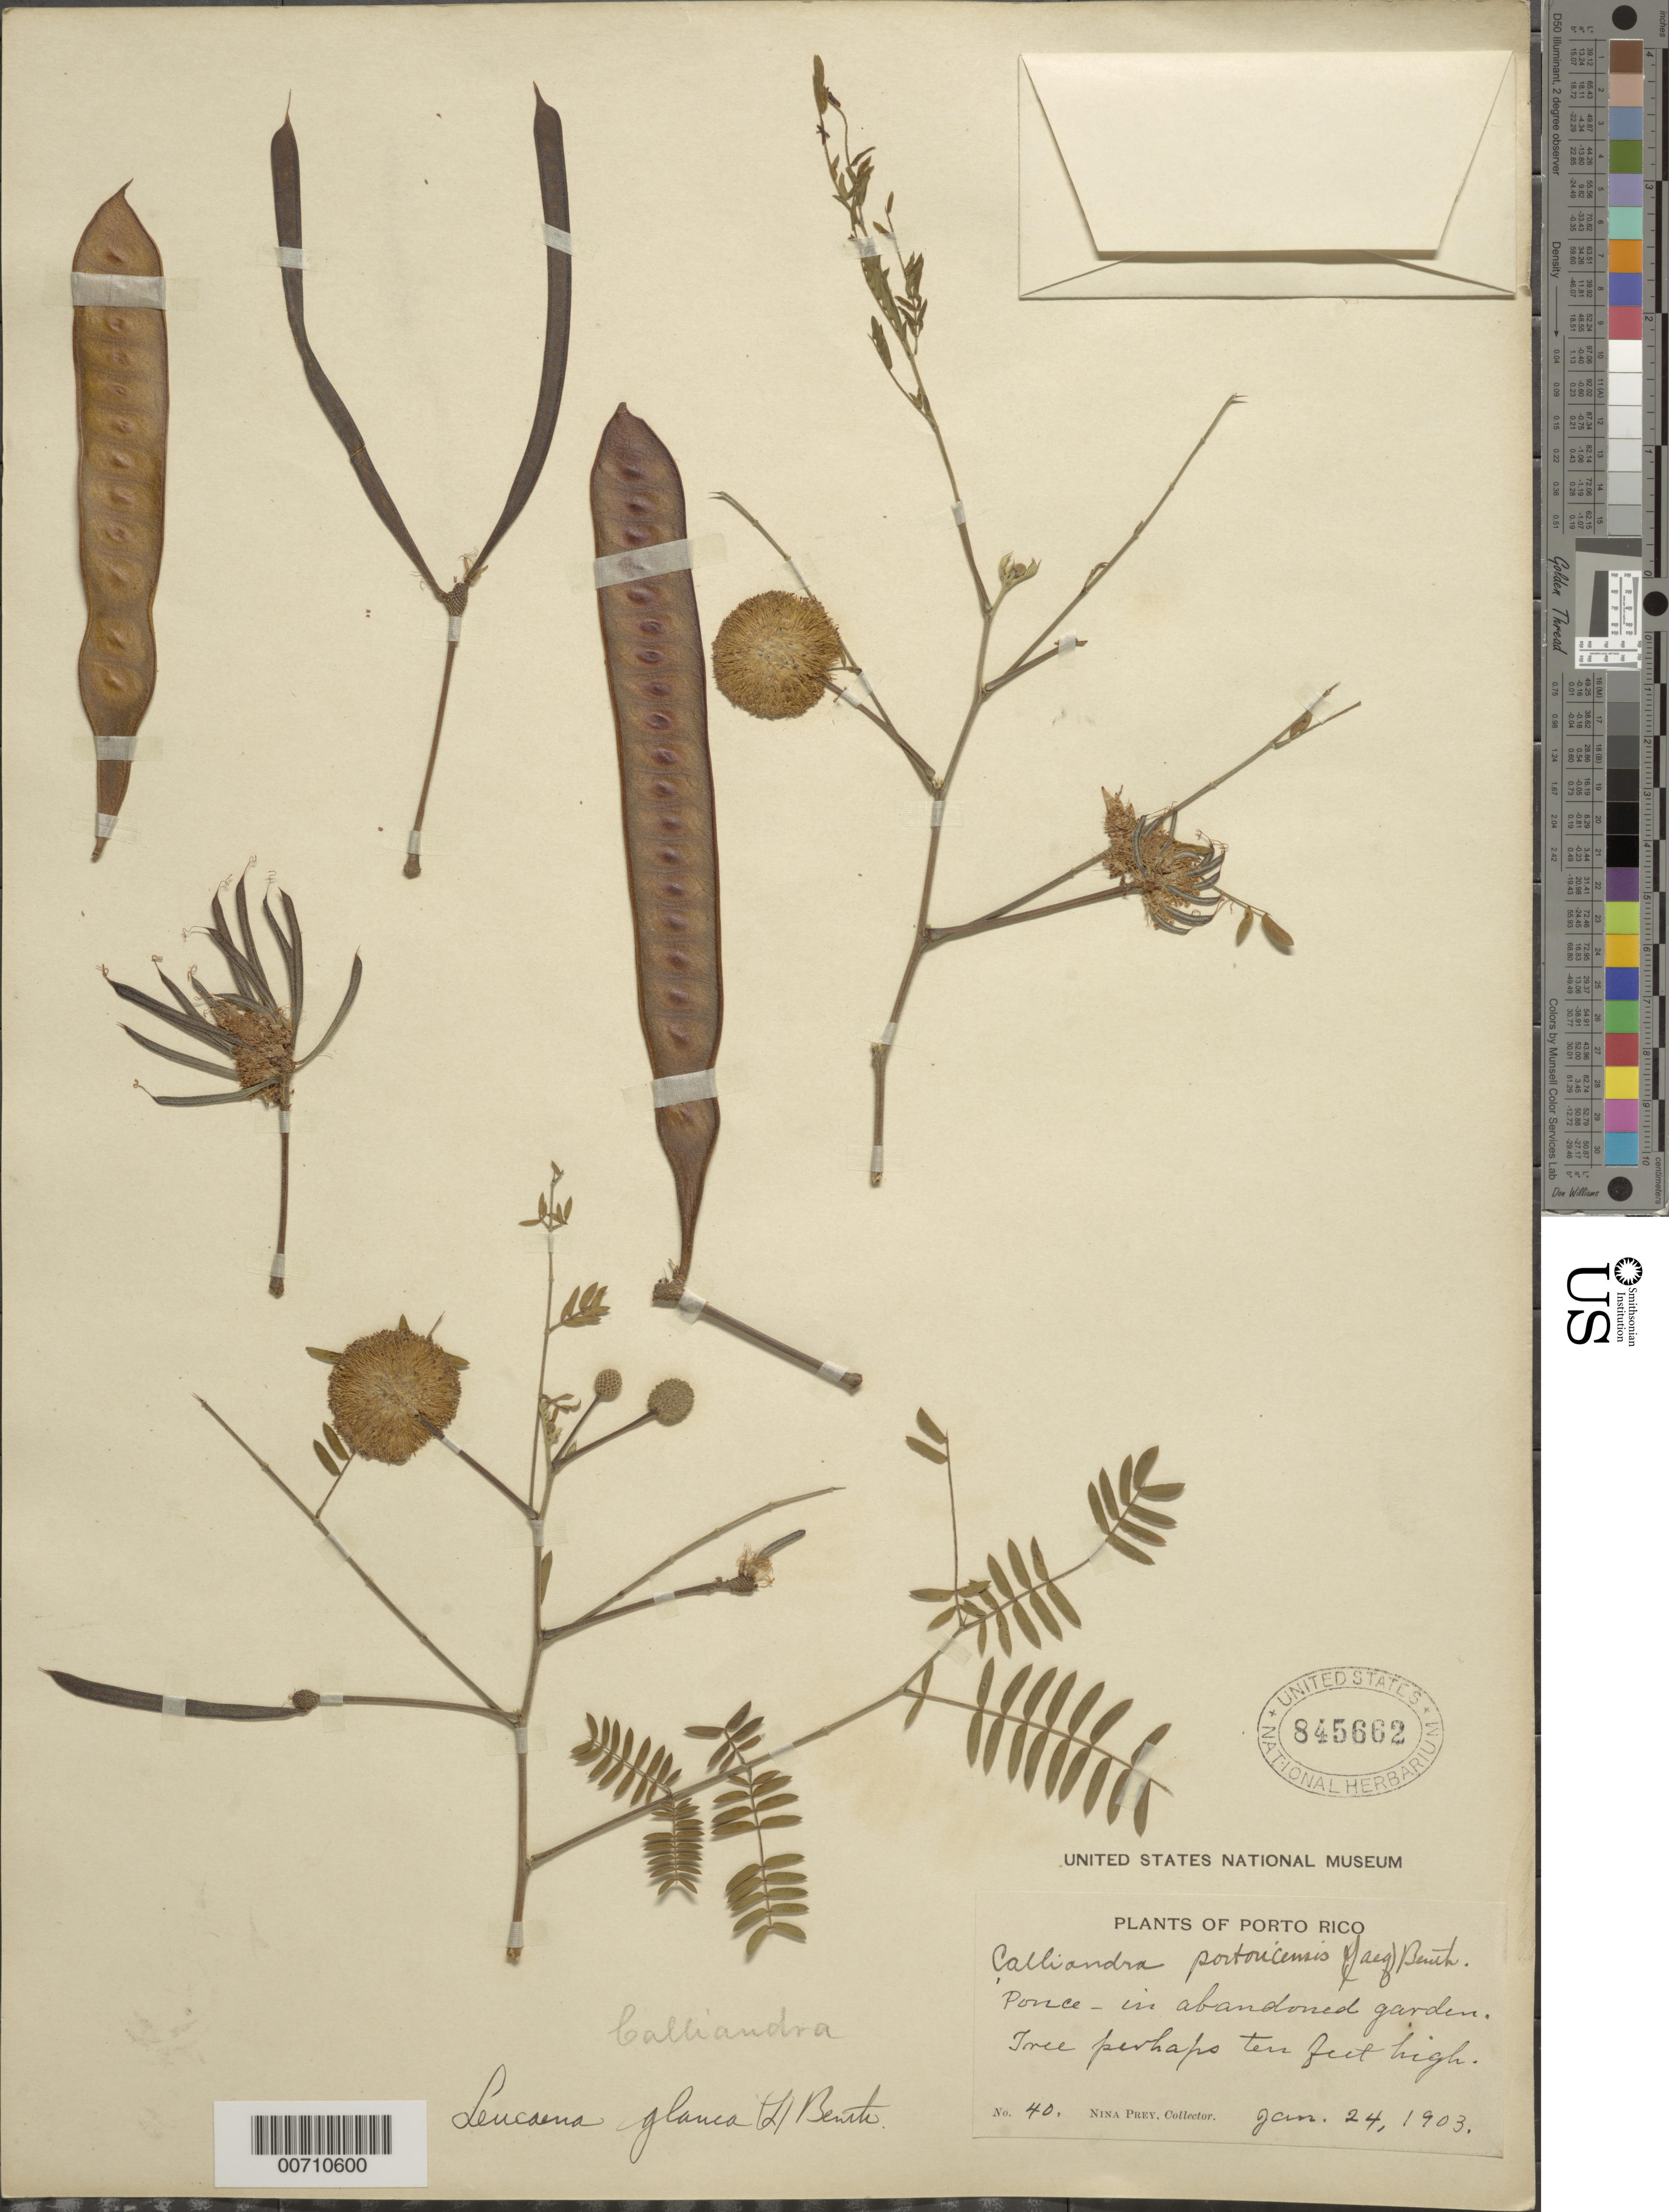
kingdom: Plantae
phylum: Tracheophyta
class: Magnoliopsida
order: Fabales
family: Fabaceae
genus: Leucaena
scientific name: Leucaena leucocephala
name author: (Lam.) de Wit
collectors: N. Prey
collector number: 40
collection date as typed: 24 Jan 1903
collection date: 1903-01-24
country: Puerto Rico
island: Greater Antilles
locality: Ponce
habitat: In abandoned garden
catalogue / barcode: US 845662